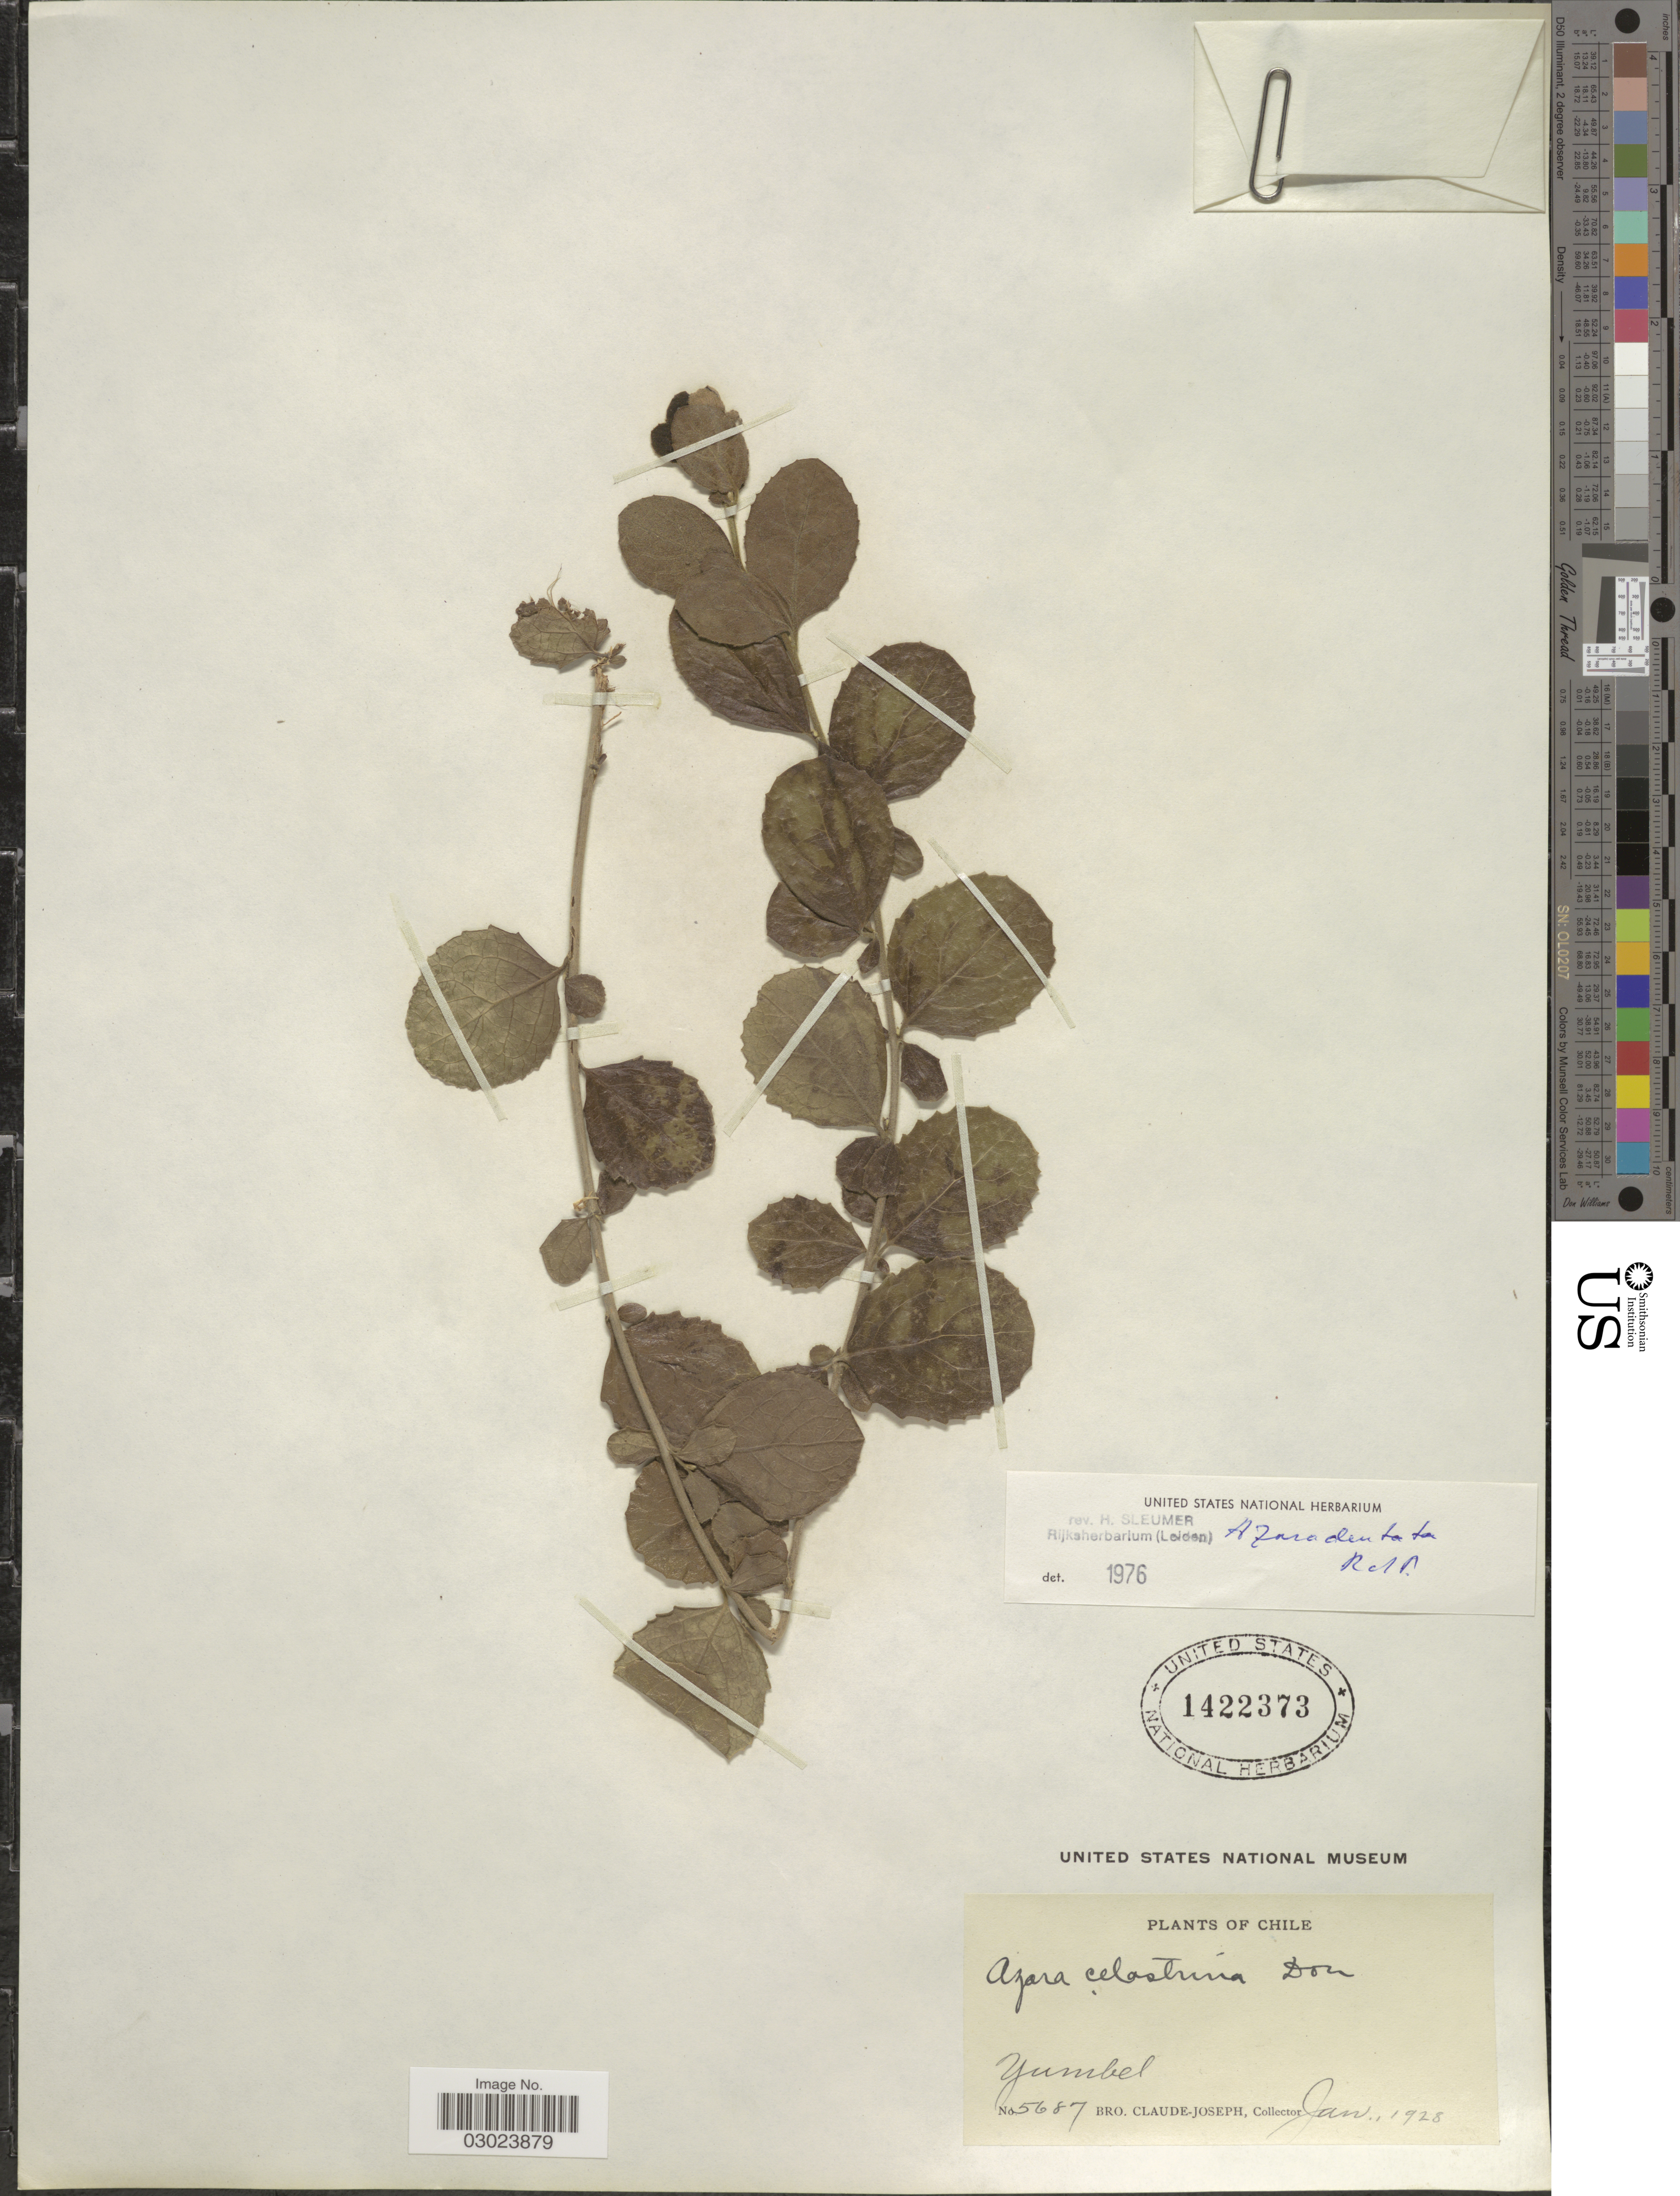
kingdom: Plantae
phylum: Tracheophyta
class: Magnoliopsida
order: Malpighiales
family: Salicaceae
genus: Azara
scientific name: Azara dentata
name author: Ruiz & Pav.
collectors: Bro. Claude-Joseph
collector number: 5687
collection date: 1928-01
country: Chile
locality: Yumbel.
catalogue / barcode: US 1422373